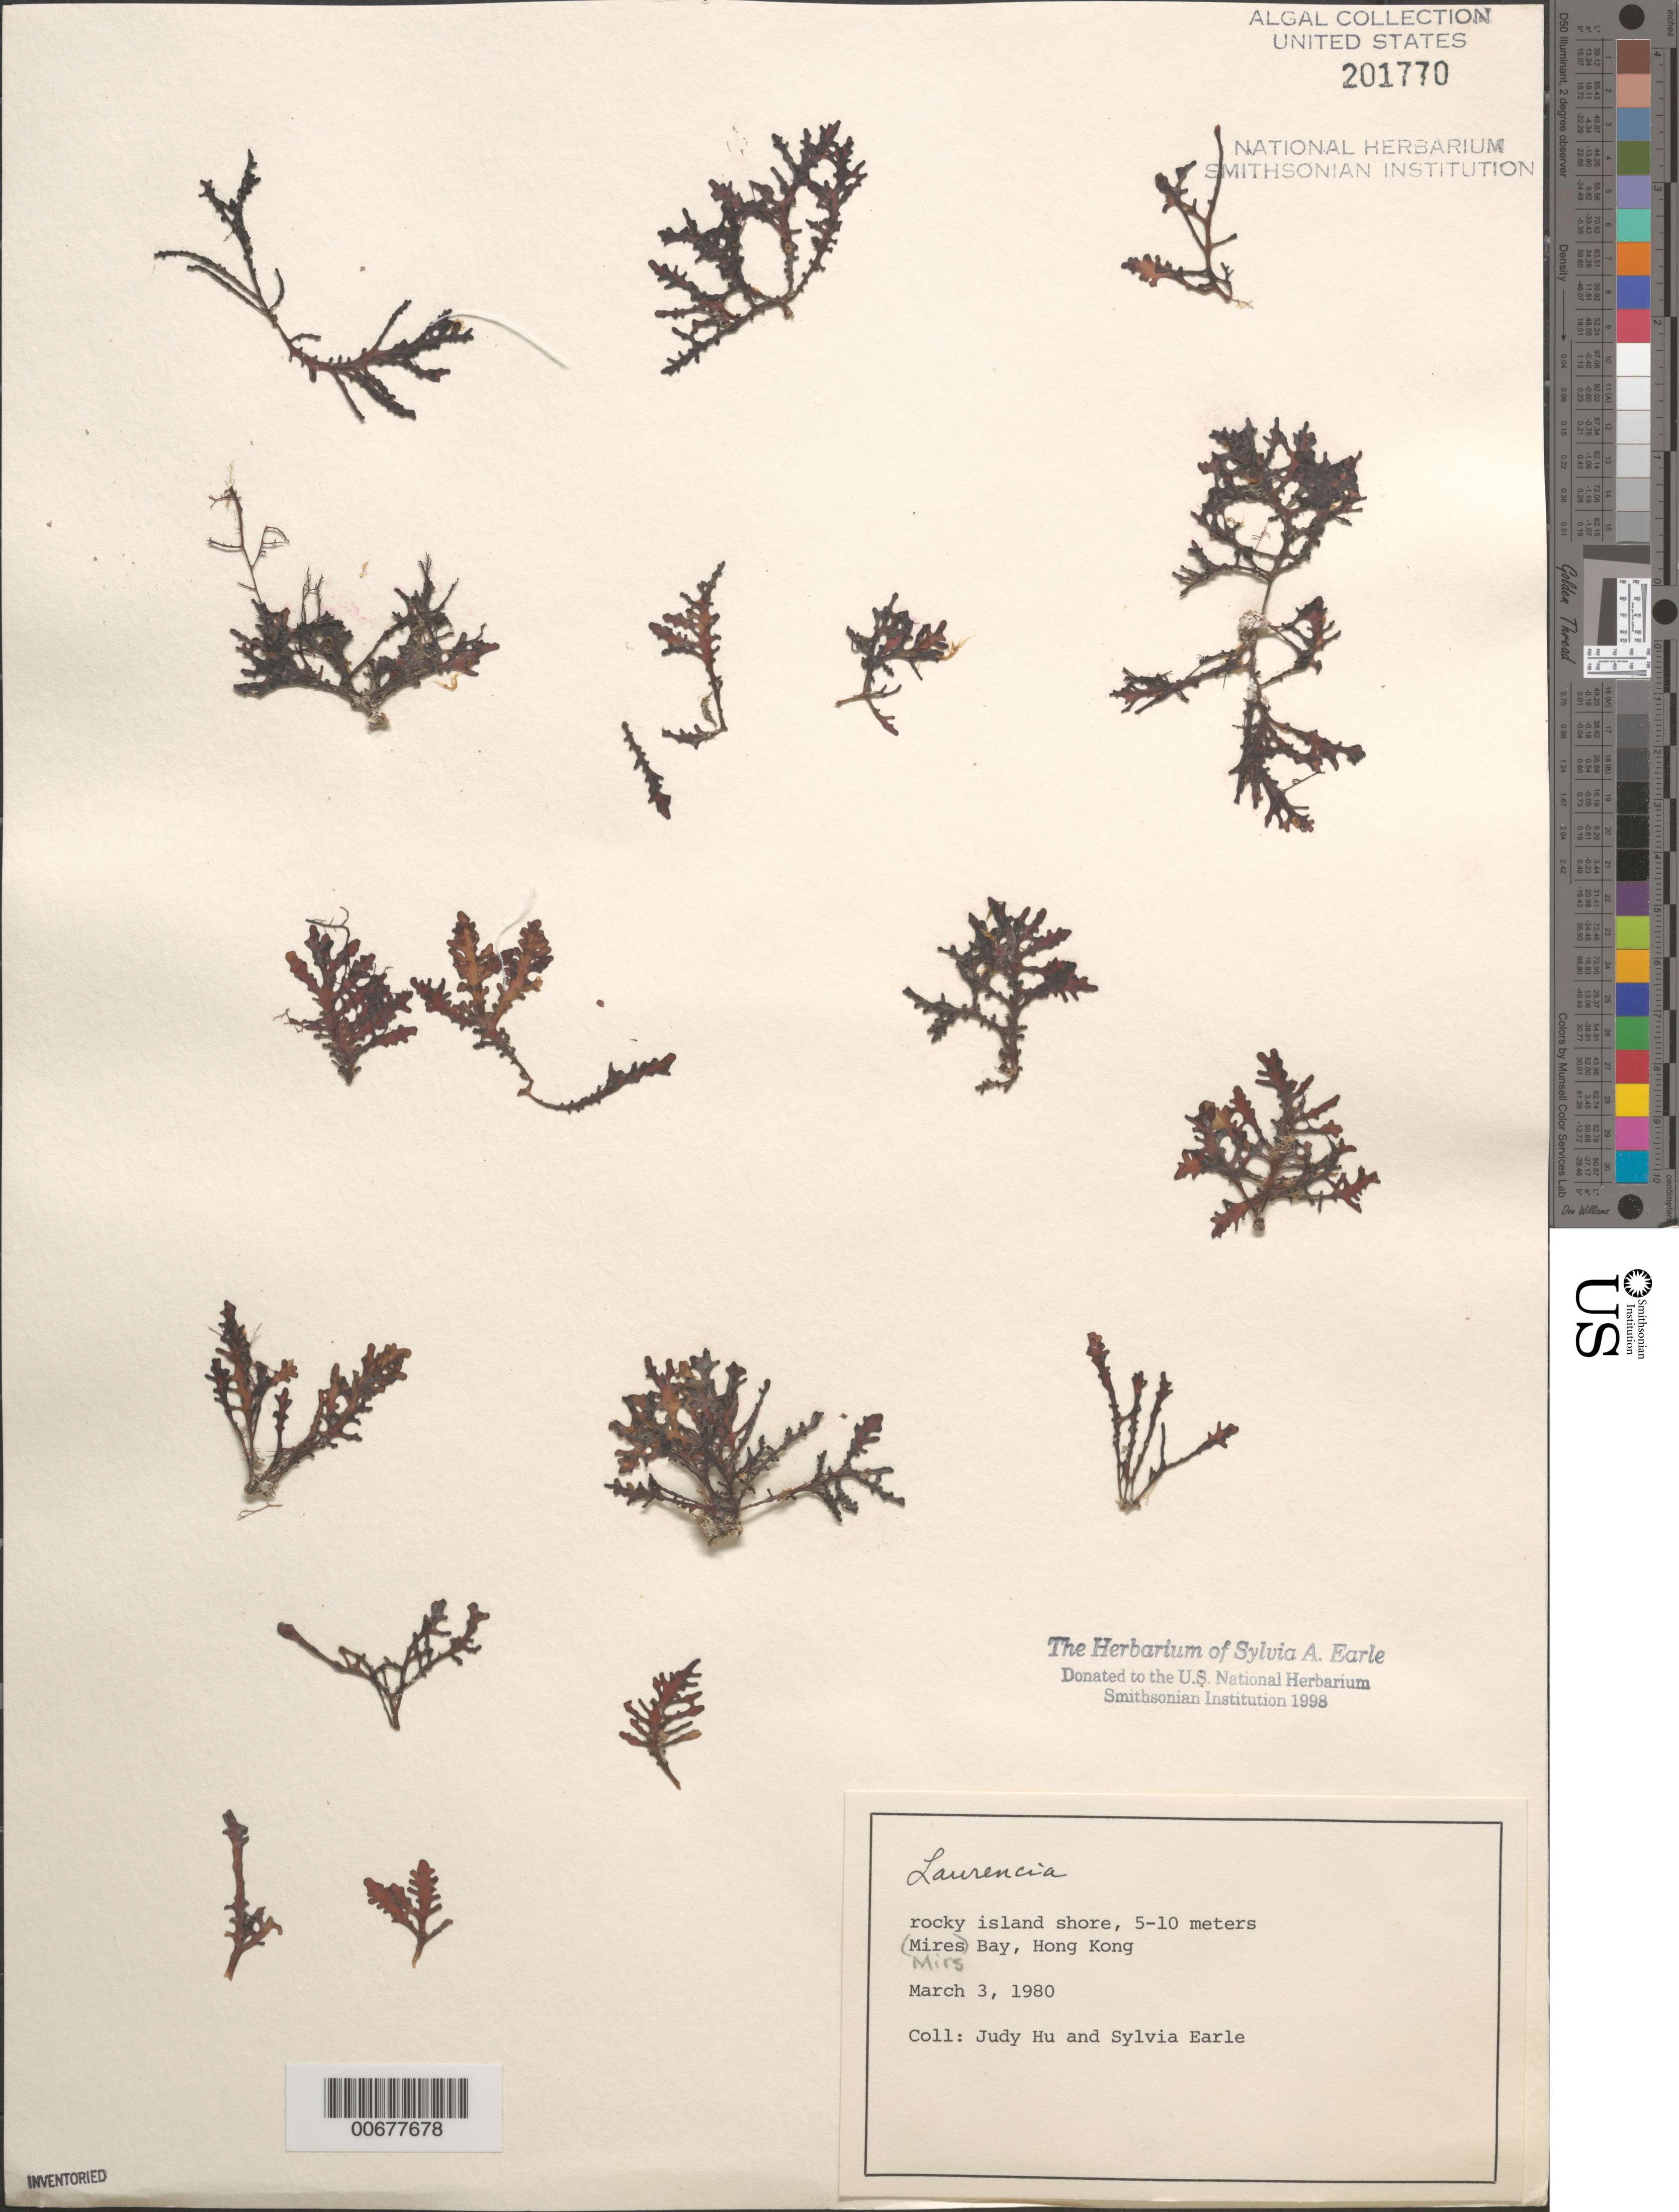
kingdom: Plantae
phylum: Rhodophyta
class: Florideophyceae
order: Ceramiales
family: Rhodomelaceae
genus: Laurencia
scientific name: Laurencia sp.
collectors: J. Hu & S. A. Earle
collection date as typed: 03 Mar 1980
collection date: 1980-03-03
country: China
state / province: Hong Kong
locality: Mirs Bay (Mires Bay), New Territories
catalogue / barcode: US 201770